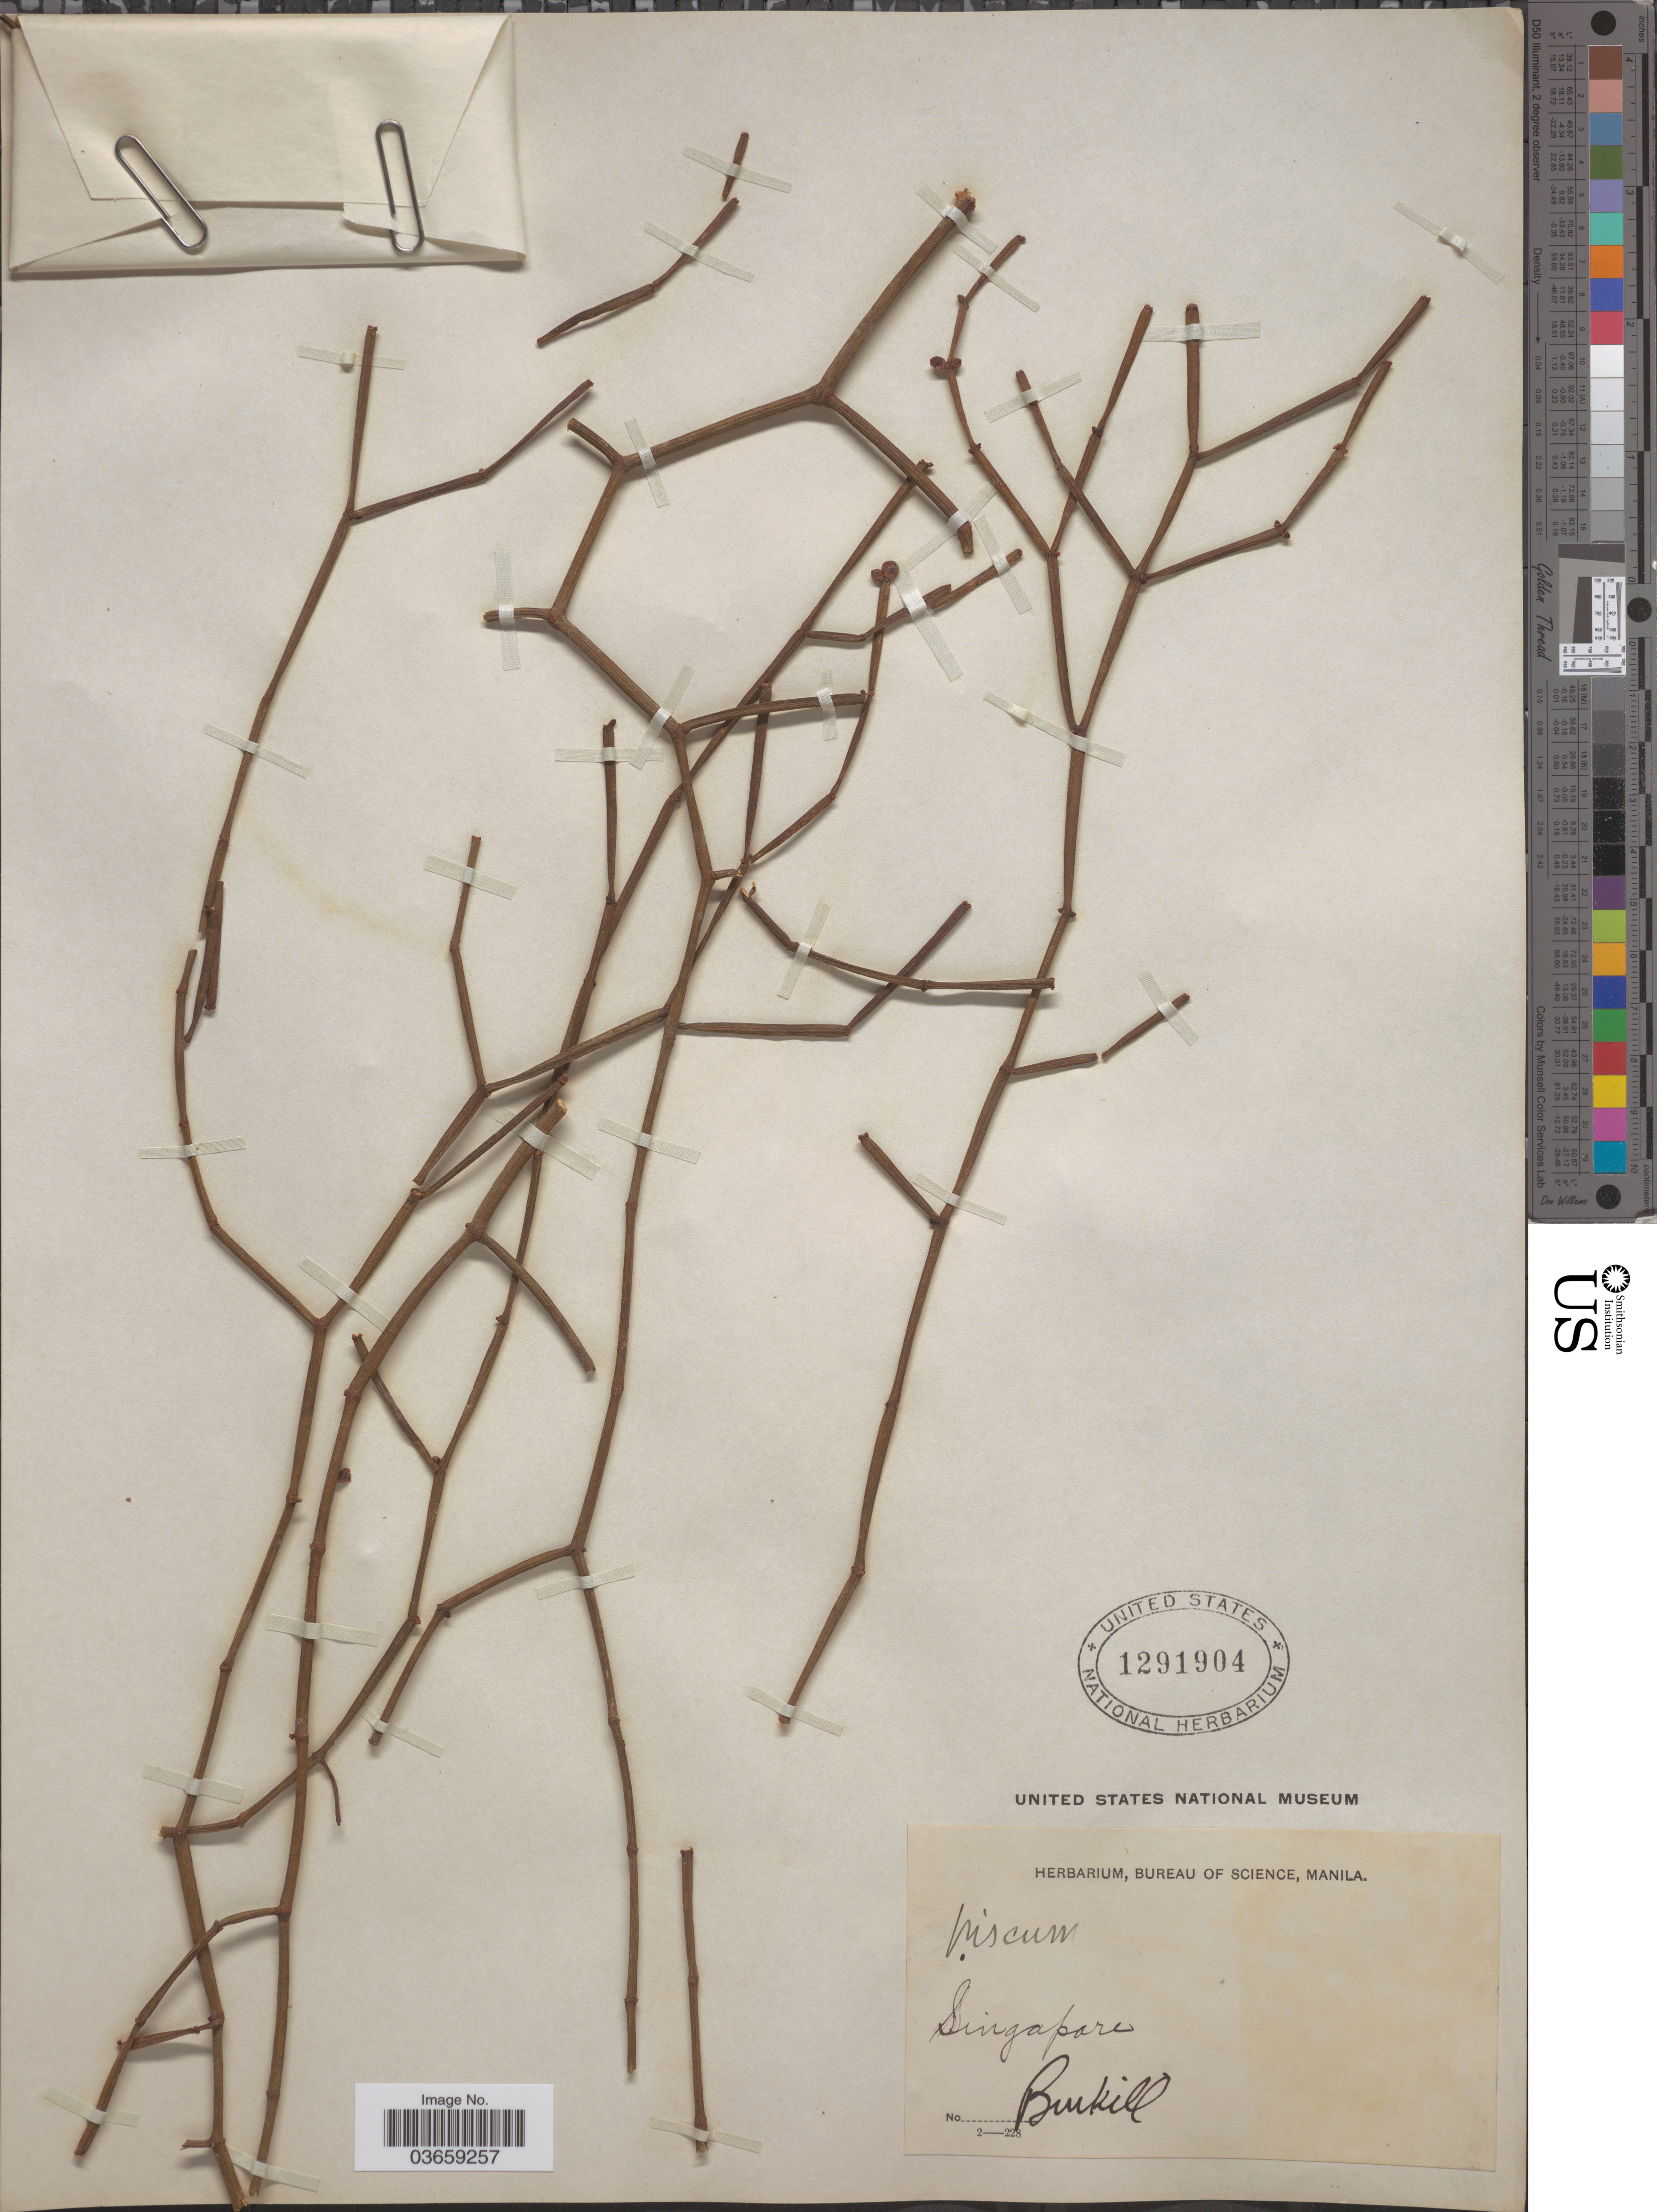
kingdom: Plantae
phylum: Tracheophyta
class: Magnoliopsida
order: Santalales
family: Viscaceae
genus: Viscum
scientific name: Viscum sp.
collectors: Burkill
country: Singapore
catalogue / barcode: US 1291904